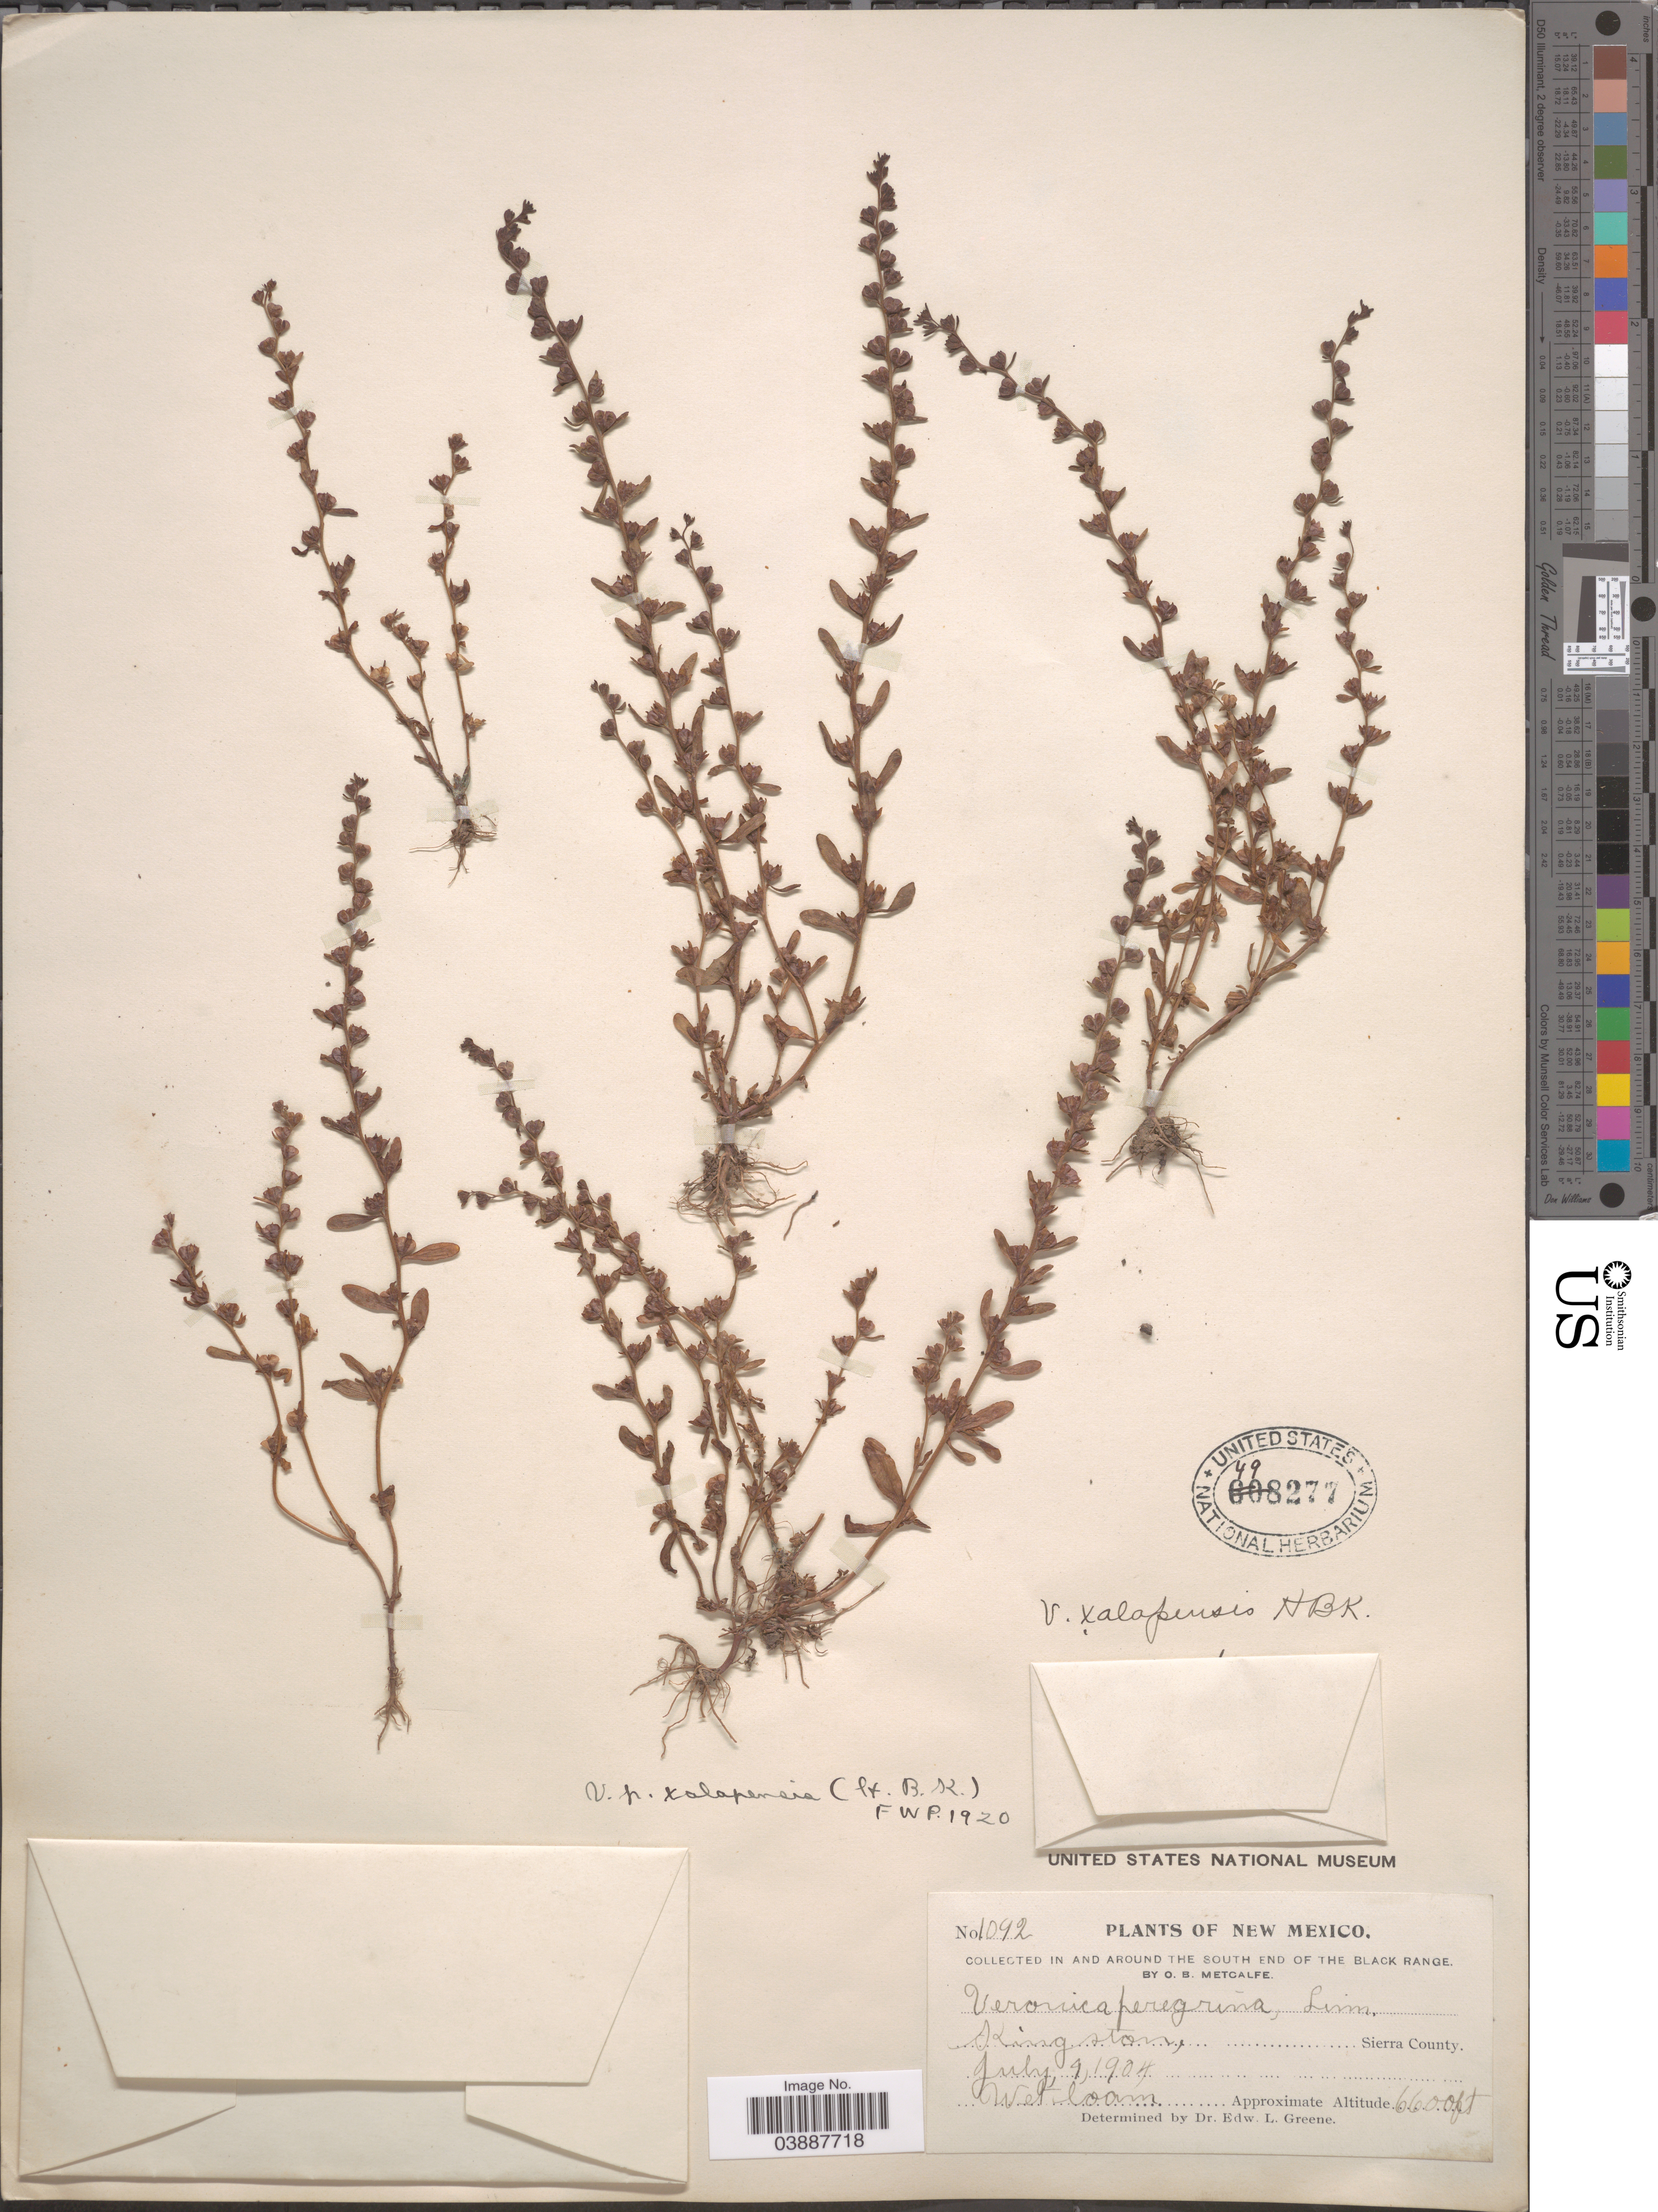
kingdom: Plantae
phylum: Tracheophyta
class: Magnoliopsida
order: Lamiales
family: Plantaginaceae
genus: Veronica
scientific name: Veronica peregrina var. xalapensis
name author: Kunth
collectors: O. B. Metcalfe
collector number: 1092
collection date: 1904-07-04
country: United States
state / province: New Mexico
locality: In and around the South end of the Black Range. Kingston, Sierra County.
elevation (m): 2012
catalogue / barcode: US 498277